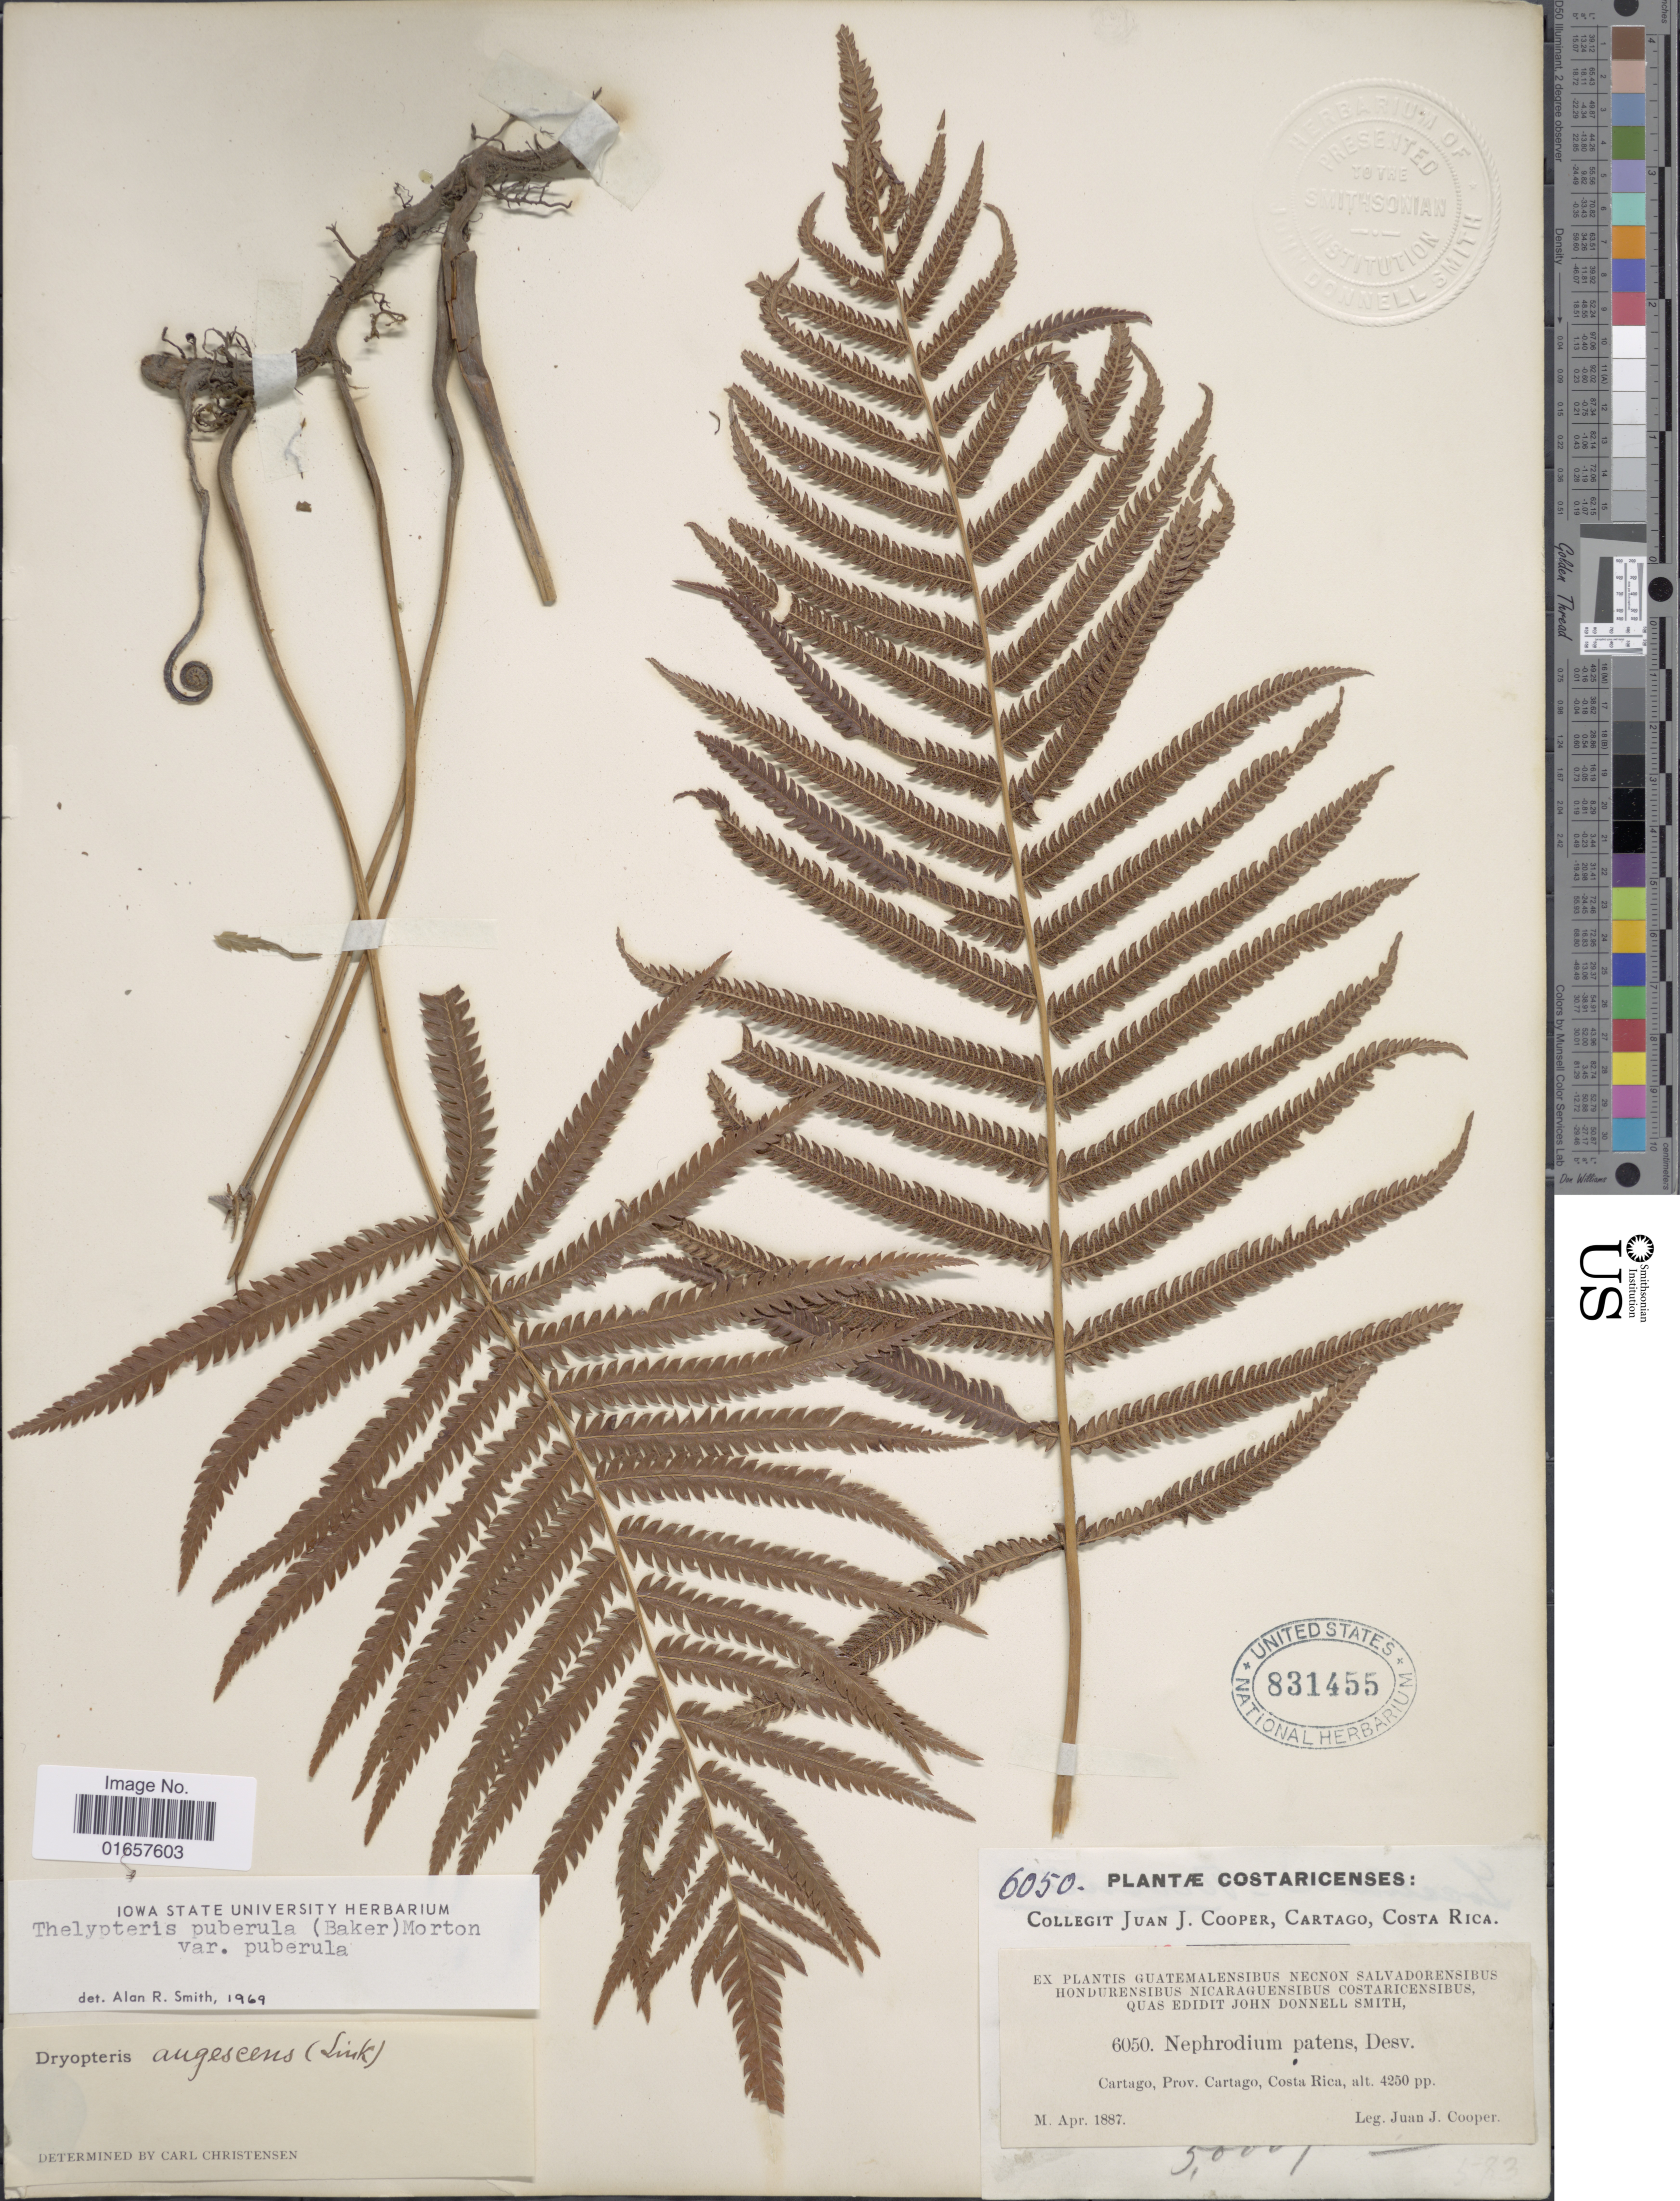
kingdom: Plantae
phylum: Tracheophyta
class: Polypodiopsida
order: Polypodiales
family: Thelypteridaceae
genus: Christella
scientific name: Christella puberula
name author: (Baker) Á. Löve & D. Löve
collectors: J. J. Cooper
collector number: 6050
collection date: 1887-04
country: Costa Rica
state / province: Cartago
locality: Costaricenses, Cartago, Prov. Cartago, Costa Rica.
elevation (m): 1295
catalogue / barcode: US 831455